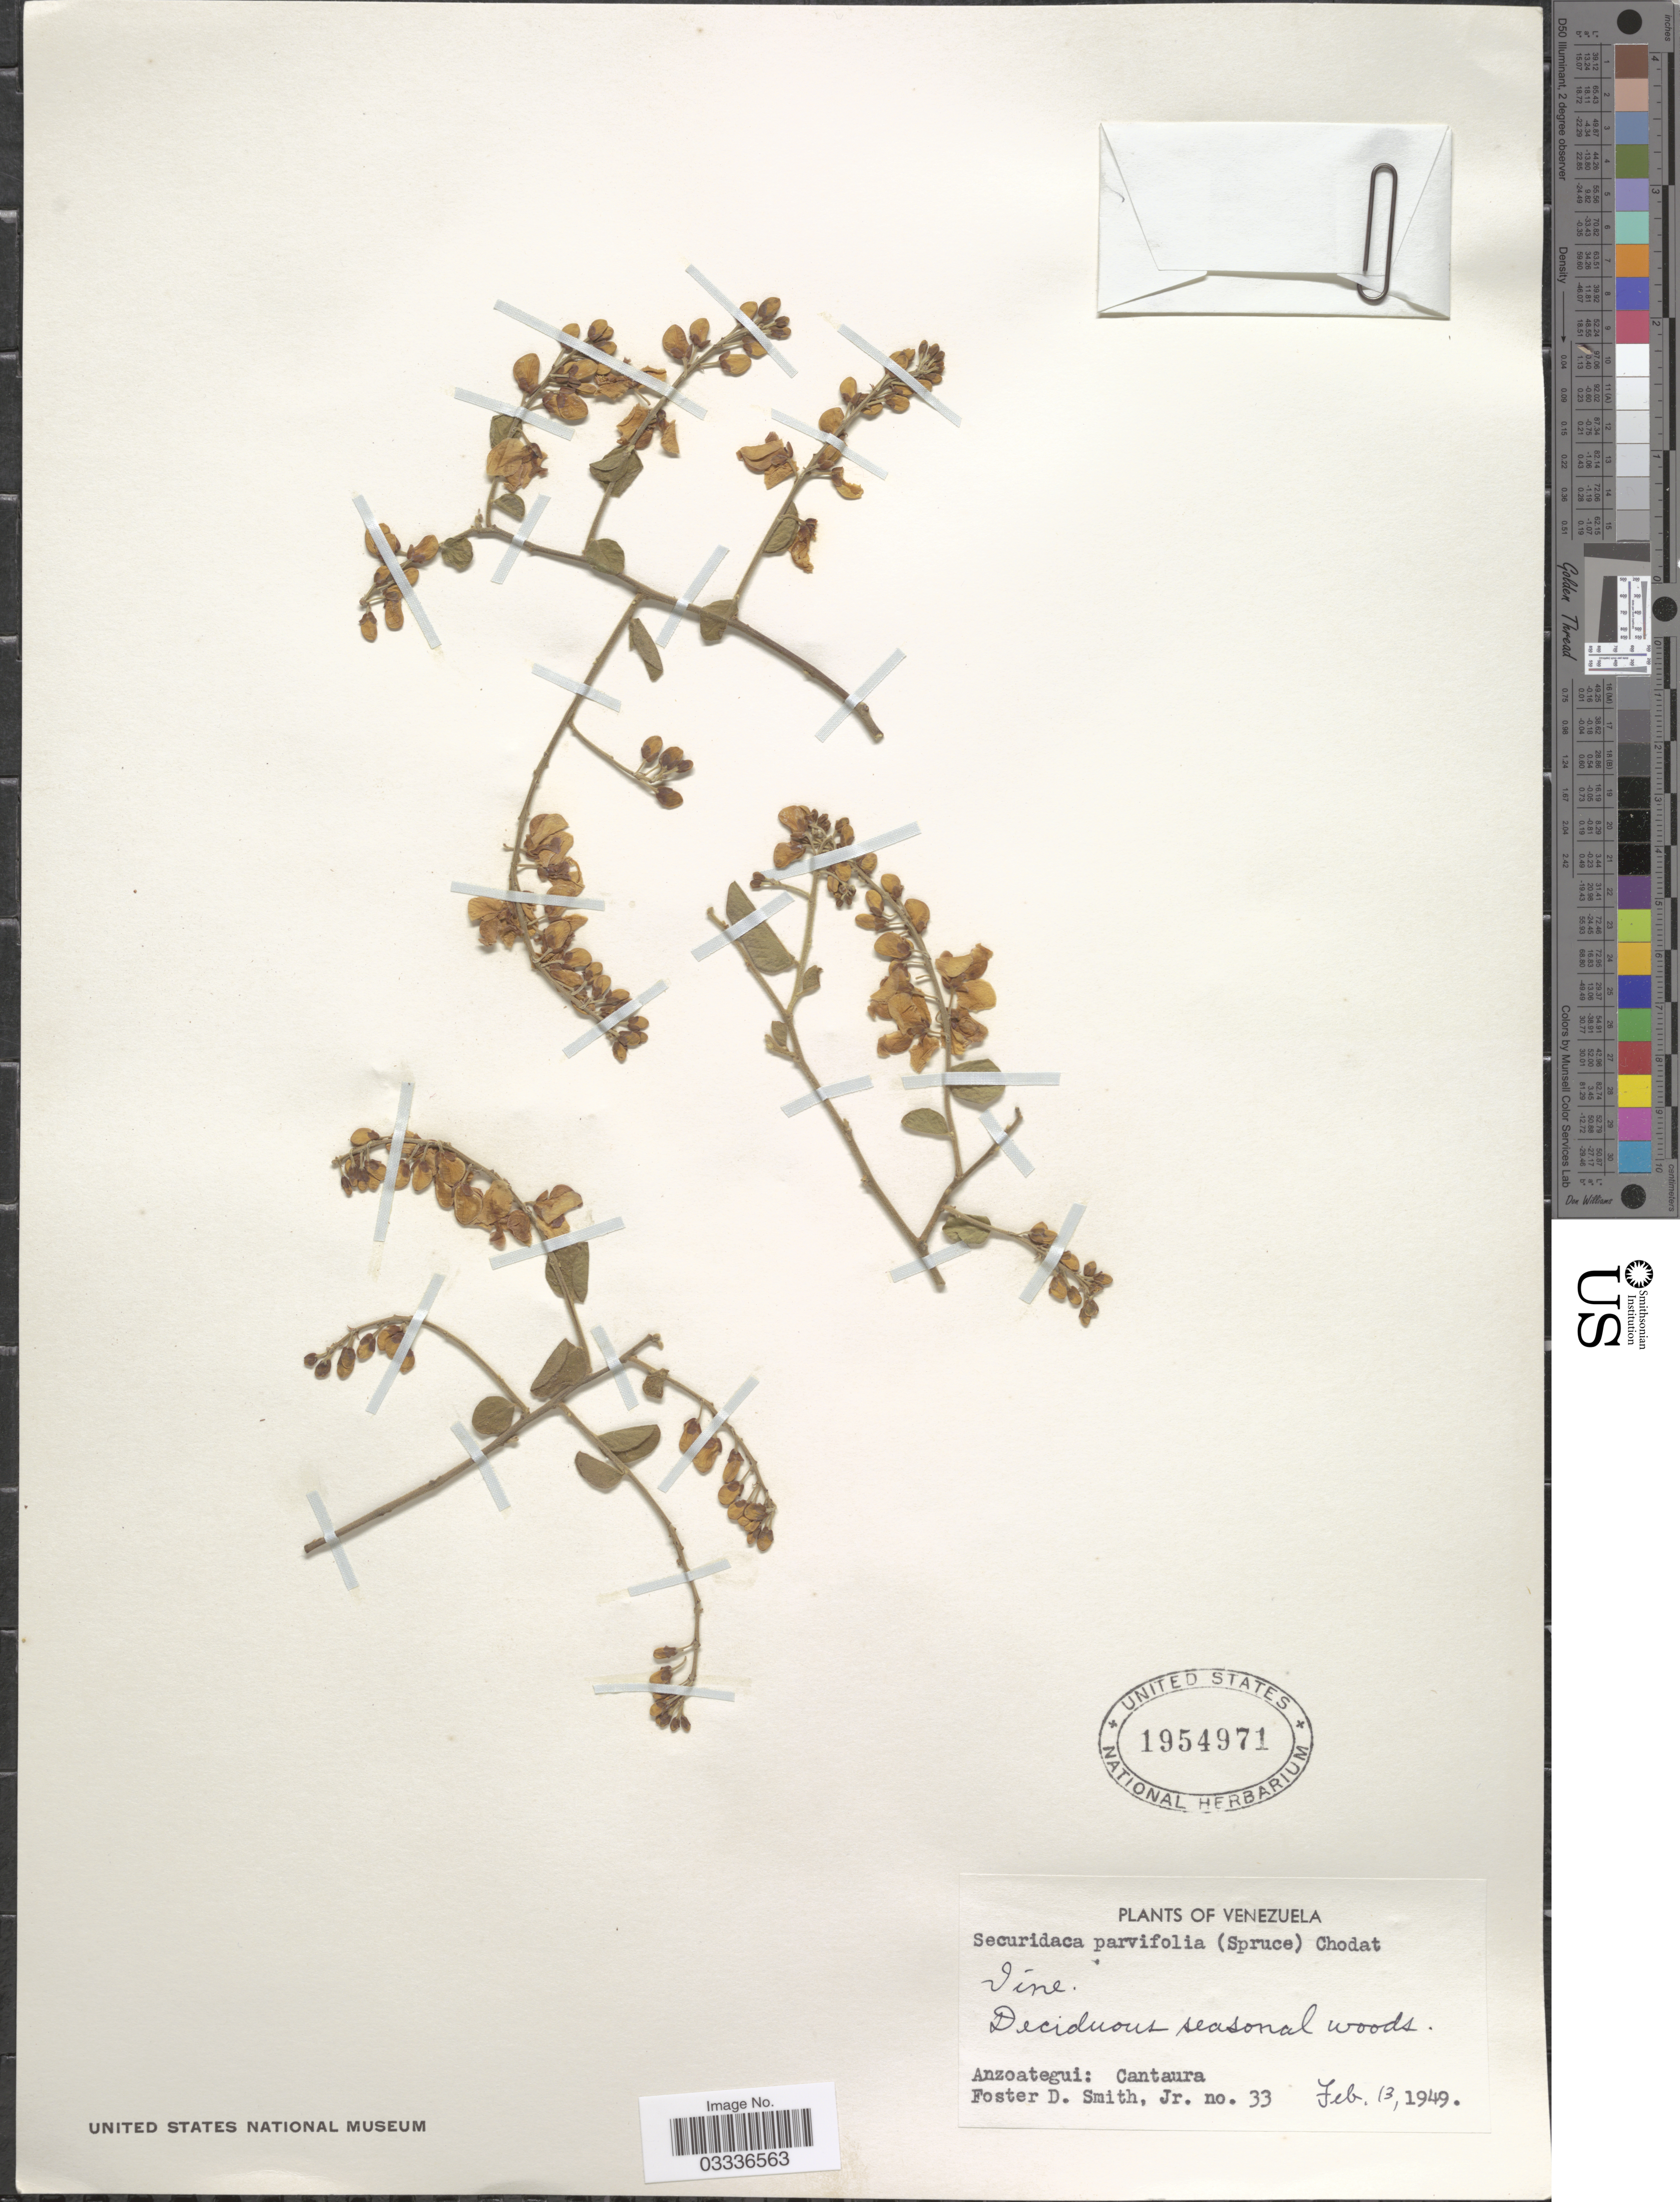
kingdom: Plantae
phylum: Tracheophyta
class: Magnoliopsida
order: Fabales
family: Polygalaceae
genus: Securidaca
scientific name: Securidaca rivinifolia var. parvifolia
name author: A.W. Benn.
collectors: F. Smith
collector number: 33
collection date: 1949-02-13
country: Venezuela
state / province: Anzoategui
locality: Cantaura.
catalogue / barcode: US 1954971